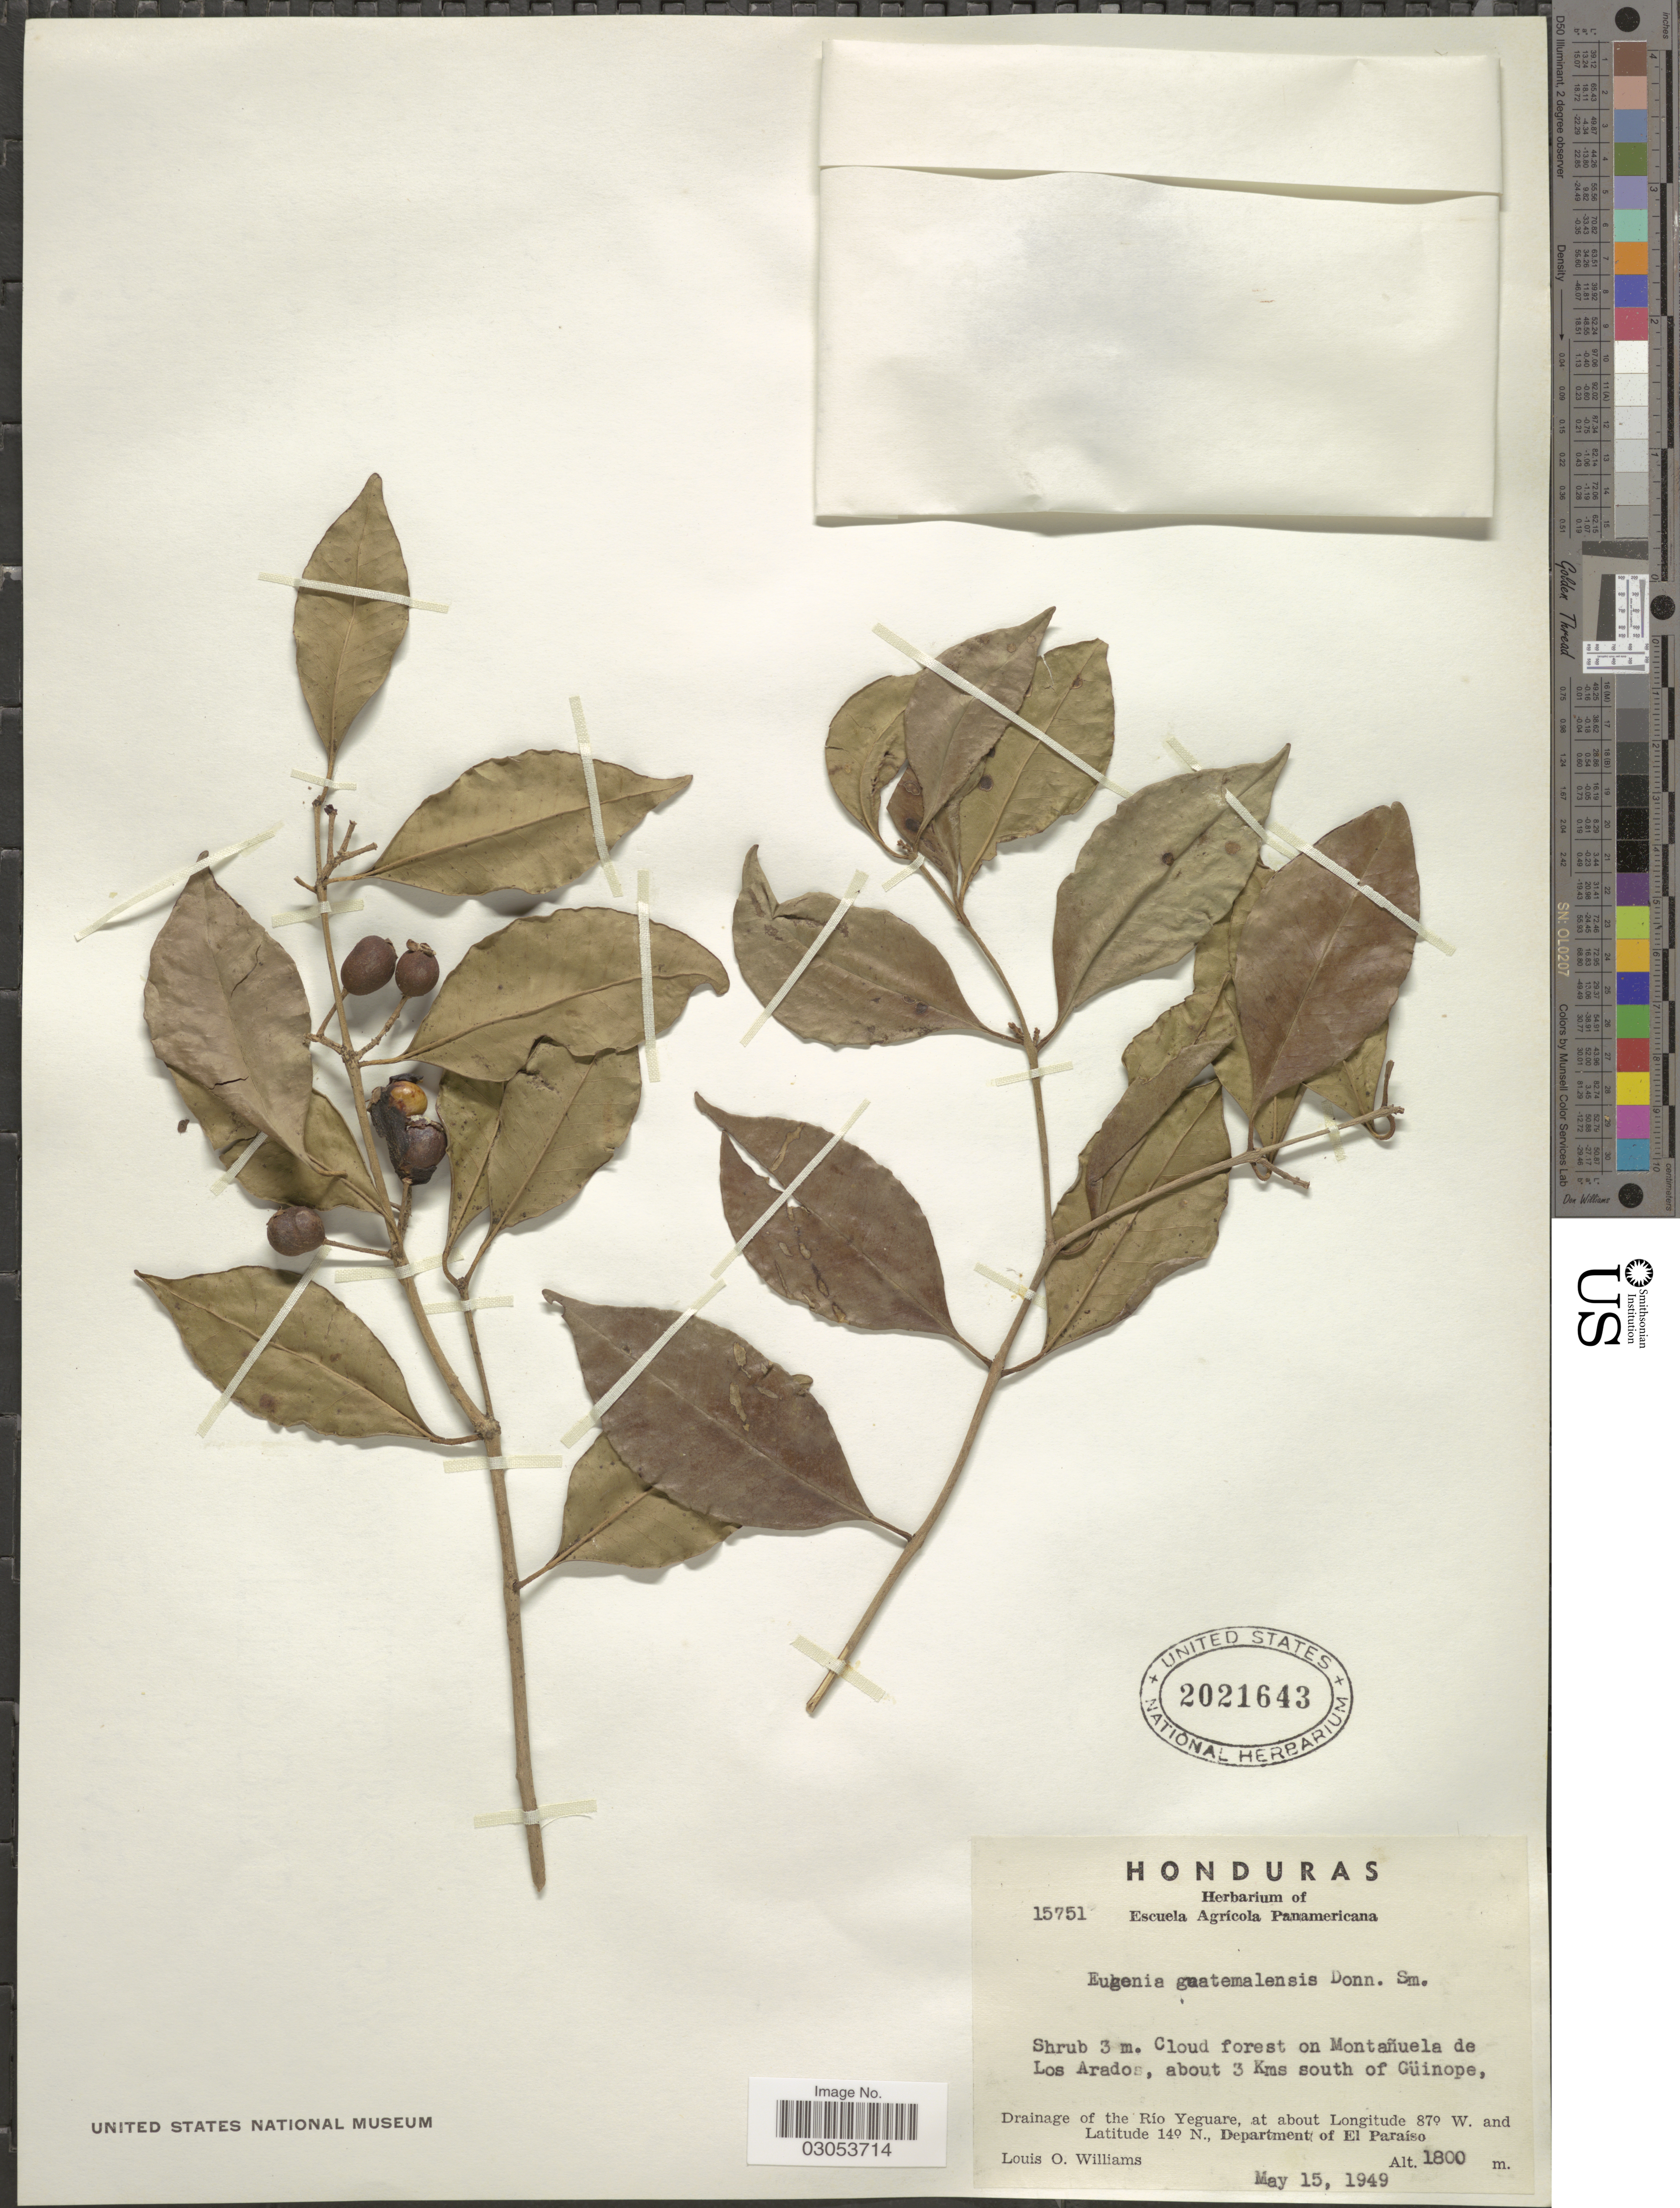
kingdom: Plantae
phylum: Tracheophyta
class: Magnoliopsida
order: Myrtales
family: Myrtaceae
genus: Eugenia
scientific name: Eugenia guatemalensis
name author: Donn. Sm.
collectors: L. O. Williams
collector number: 15751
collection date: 1949-05-15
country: Honduras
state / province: El Paraíso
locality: Cloud forest on Montañuela de Los Arados, about 3 Kms south of Güinope, Drainage of the Río Yeguare, Department of El Paraíso.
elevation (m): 1800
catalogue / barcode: US 2021643